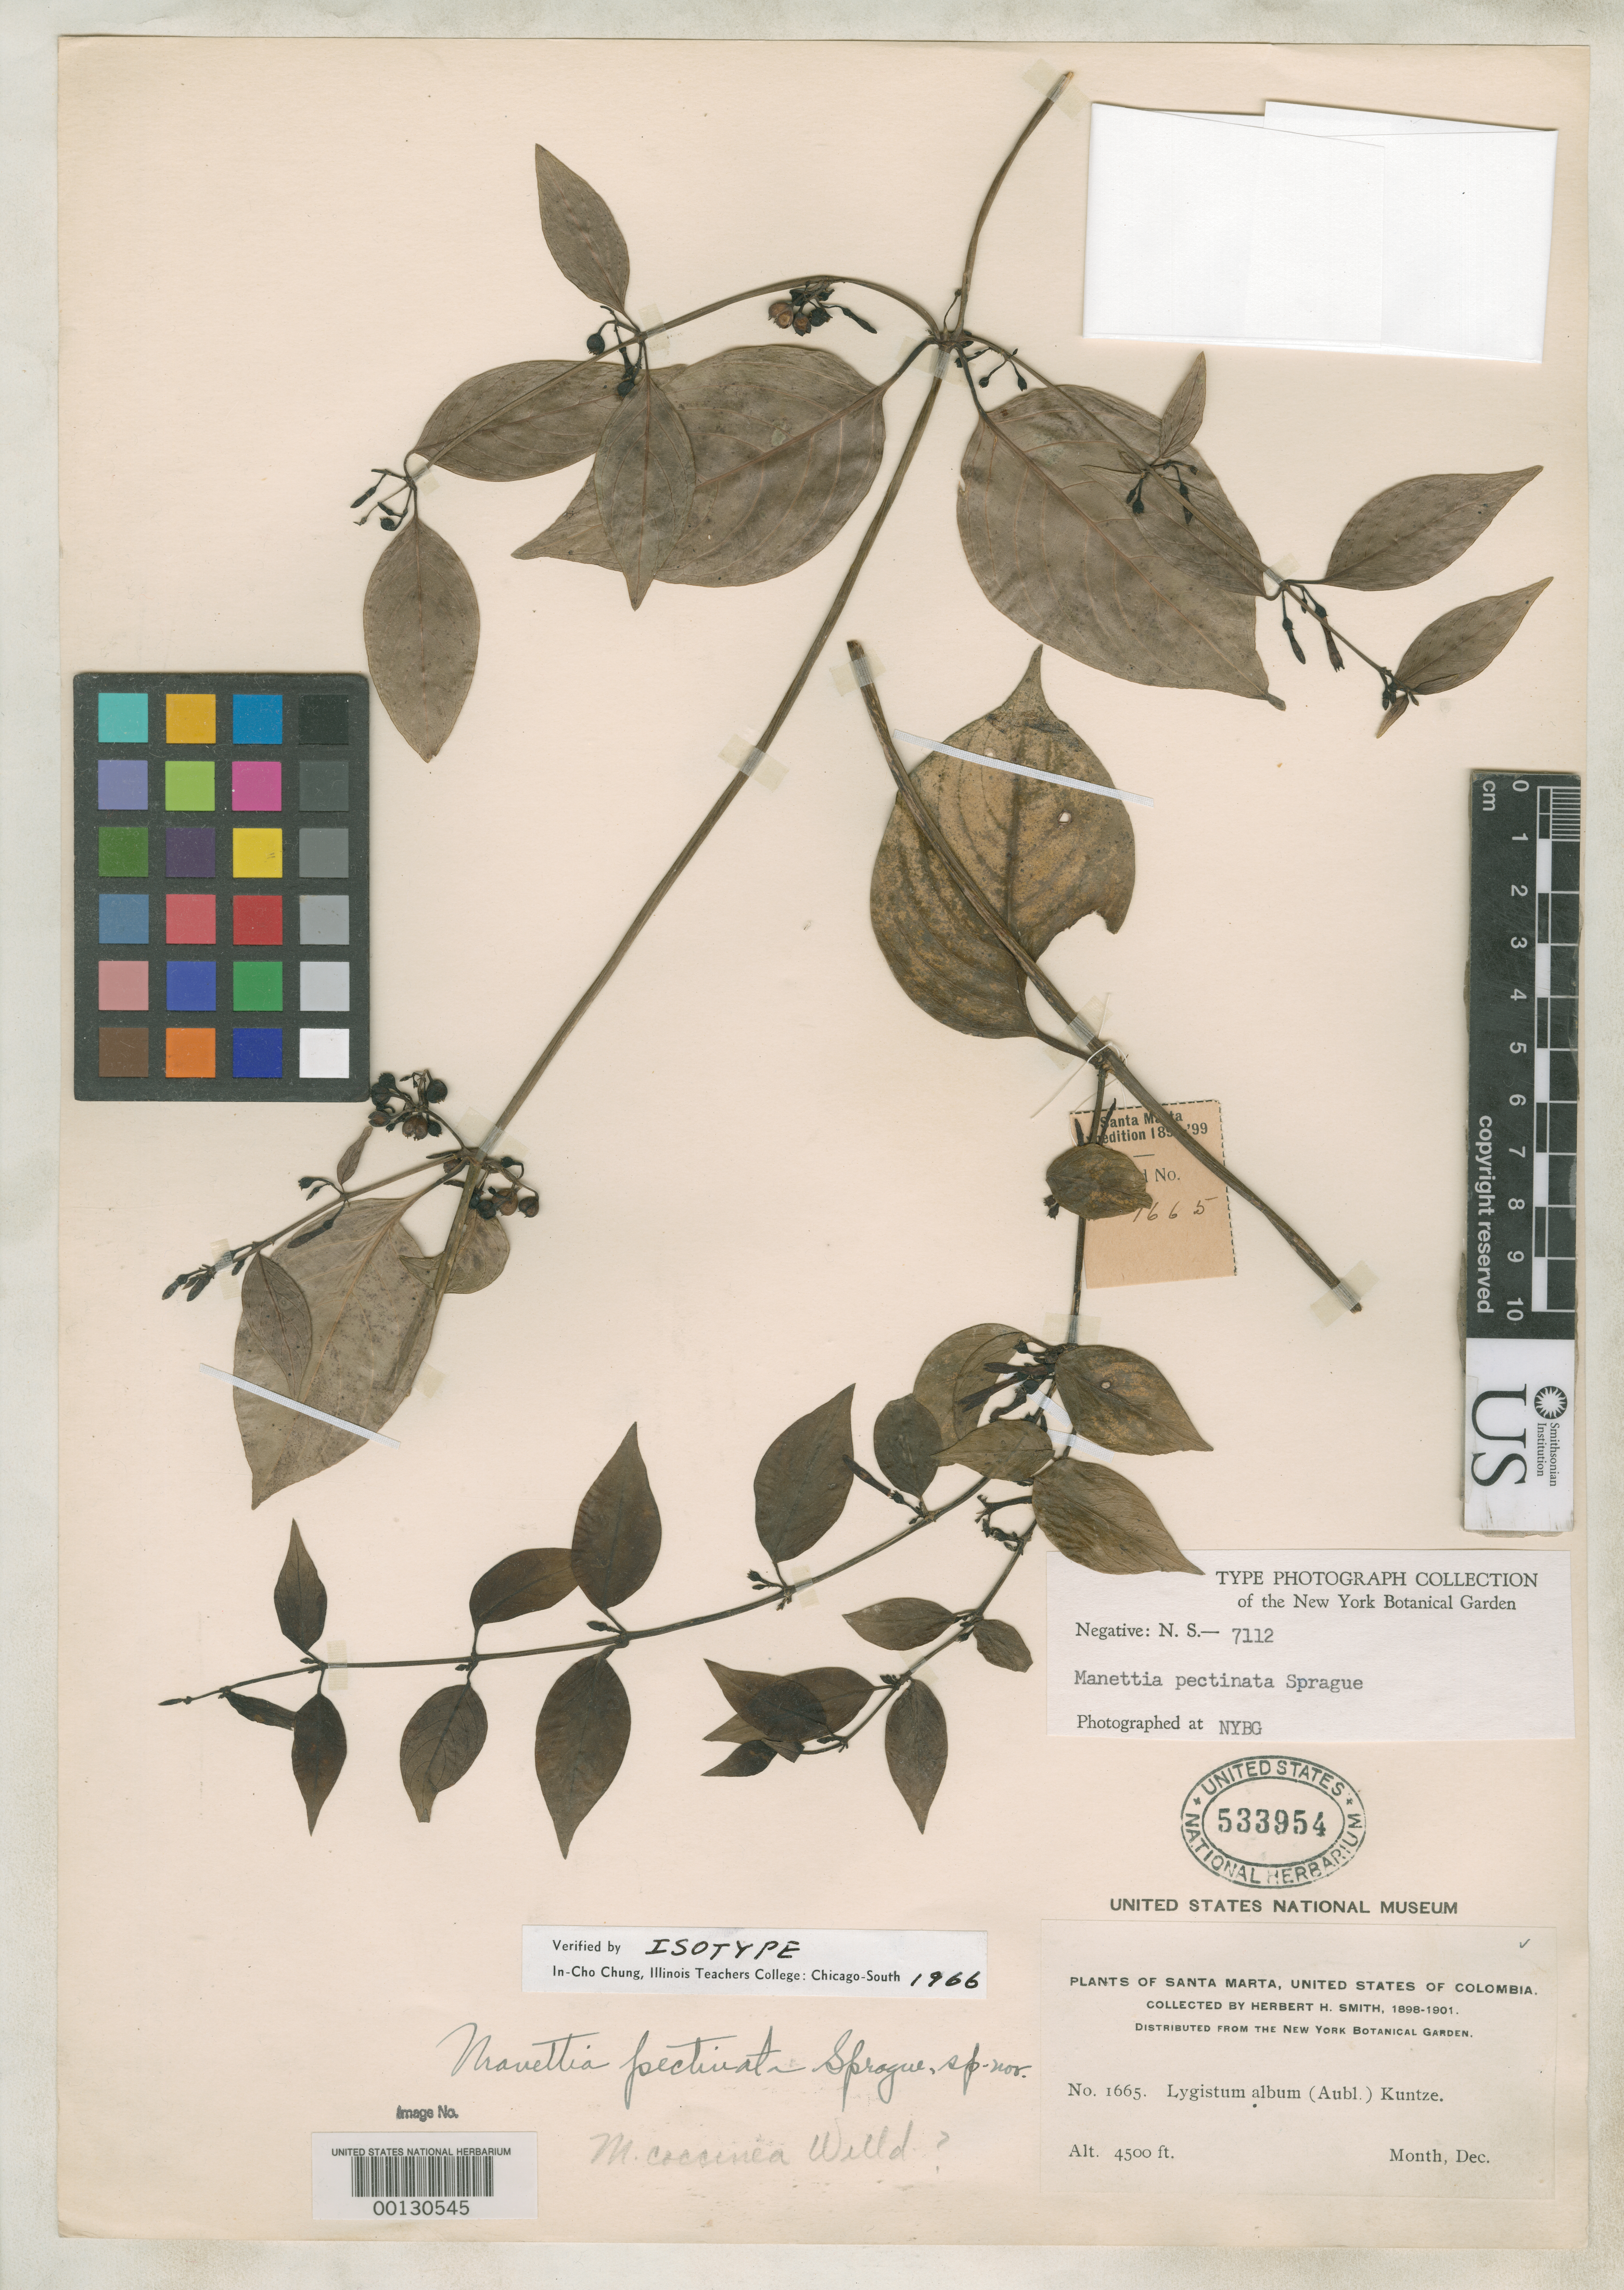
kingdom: Plantae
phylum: Tracheophyta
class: Magnoliopsida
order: Gentianales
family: Rubiaceae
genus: Manettia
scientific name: Manettia pectinata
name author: Sprague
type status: Isotype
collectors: Herbert H. Smith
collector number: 1665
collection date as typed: Dec 1898 to -- Dec 1901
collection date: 1898-12/1901-12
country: Colombia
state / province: Magdalena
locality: Santa Marta; alt. 4500 ft.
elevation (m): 1372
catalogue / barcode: US 533954